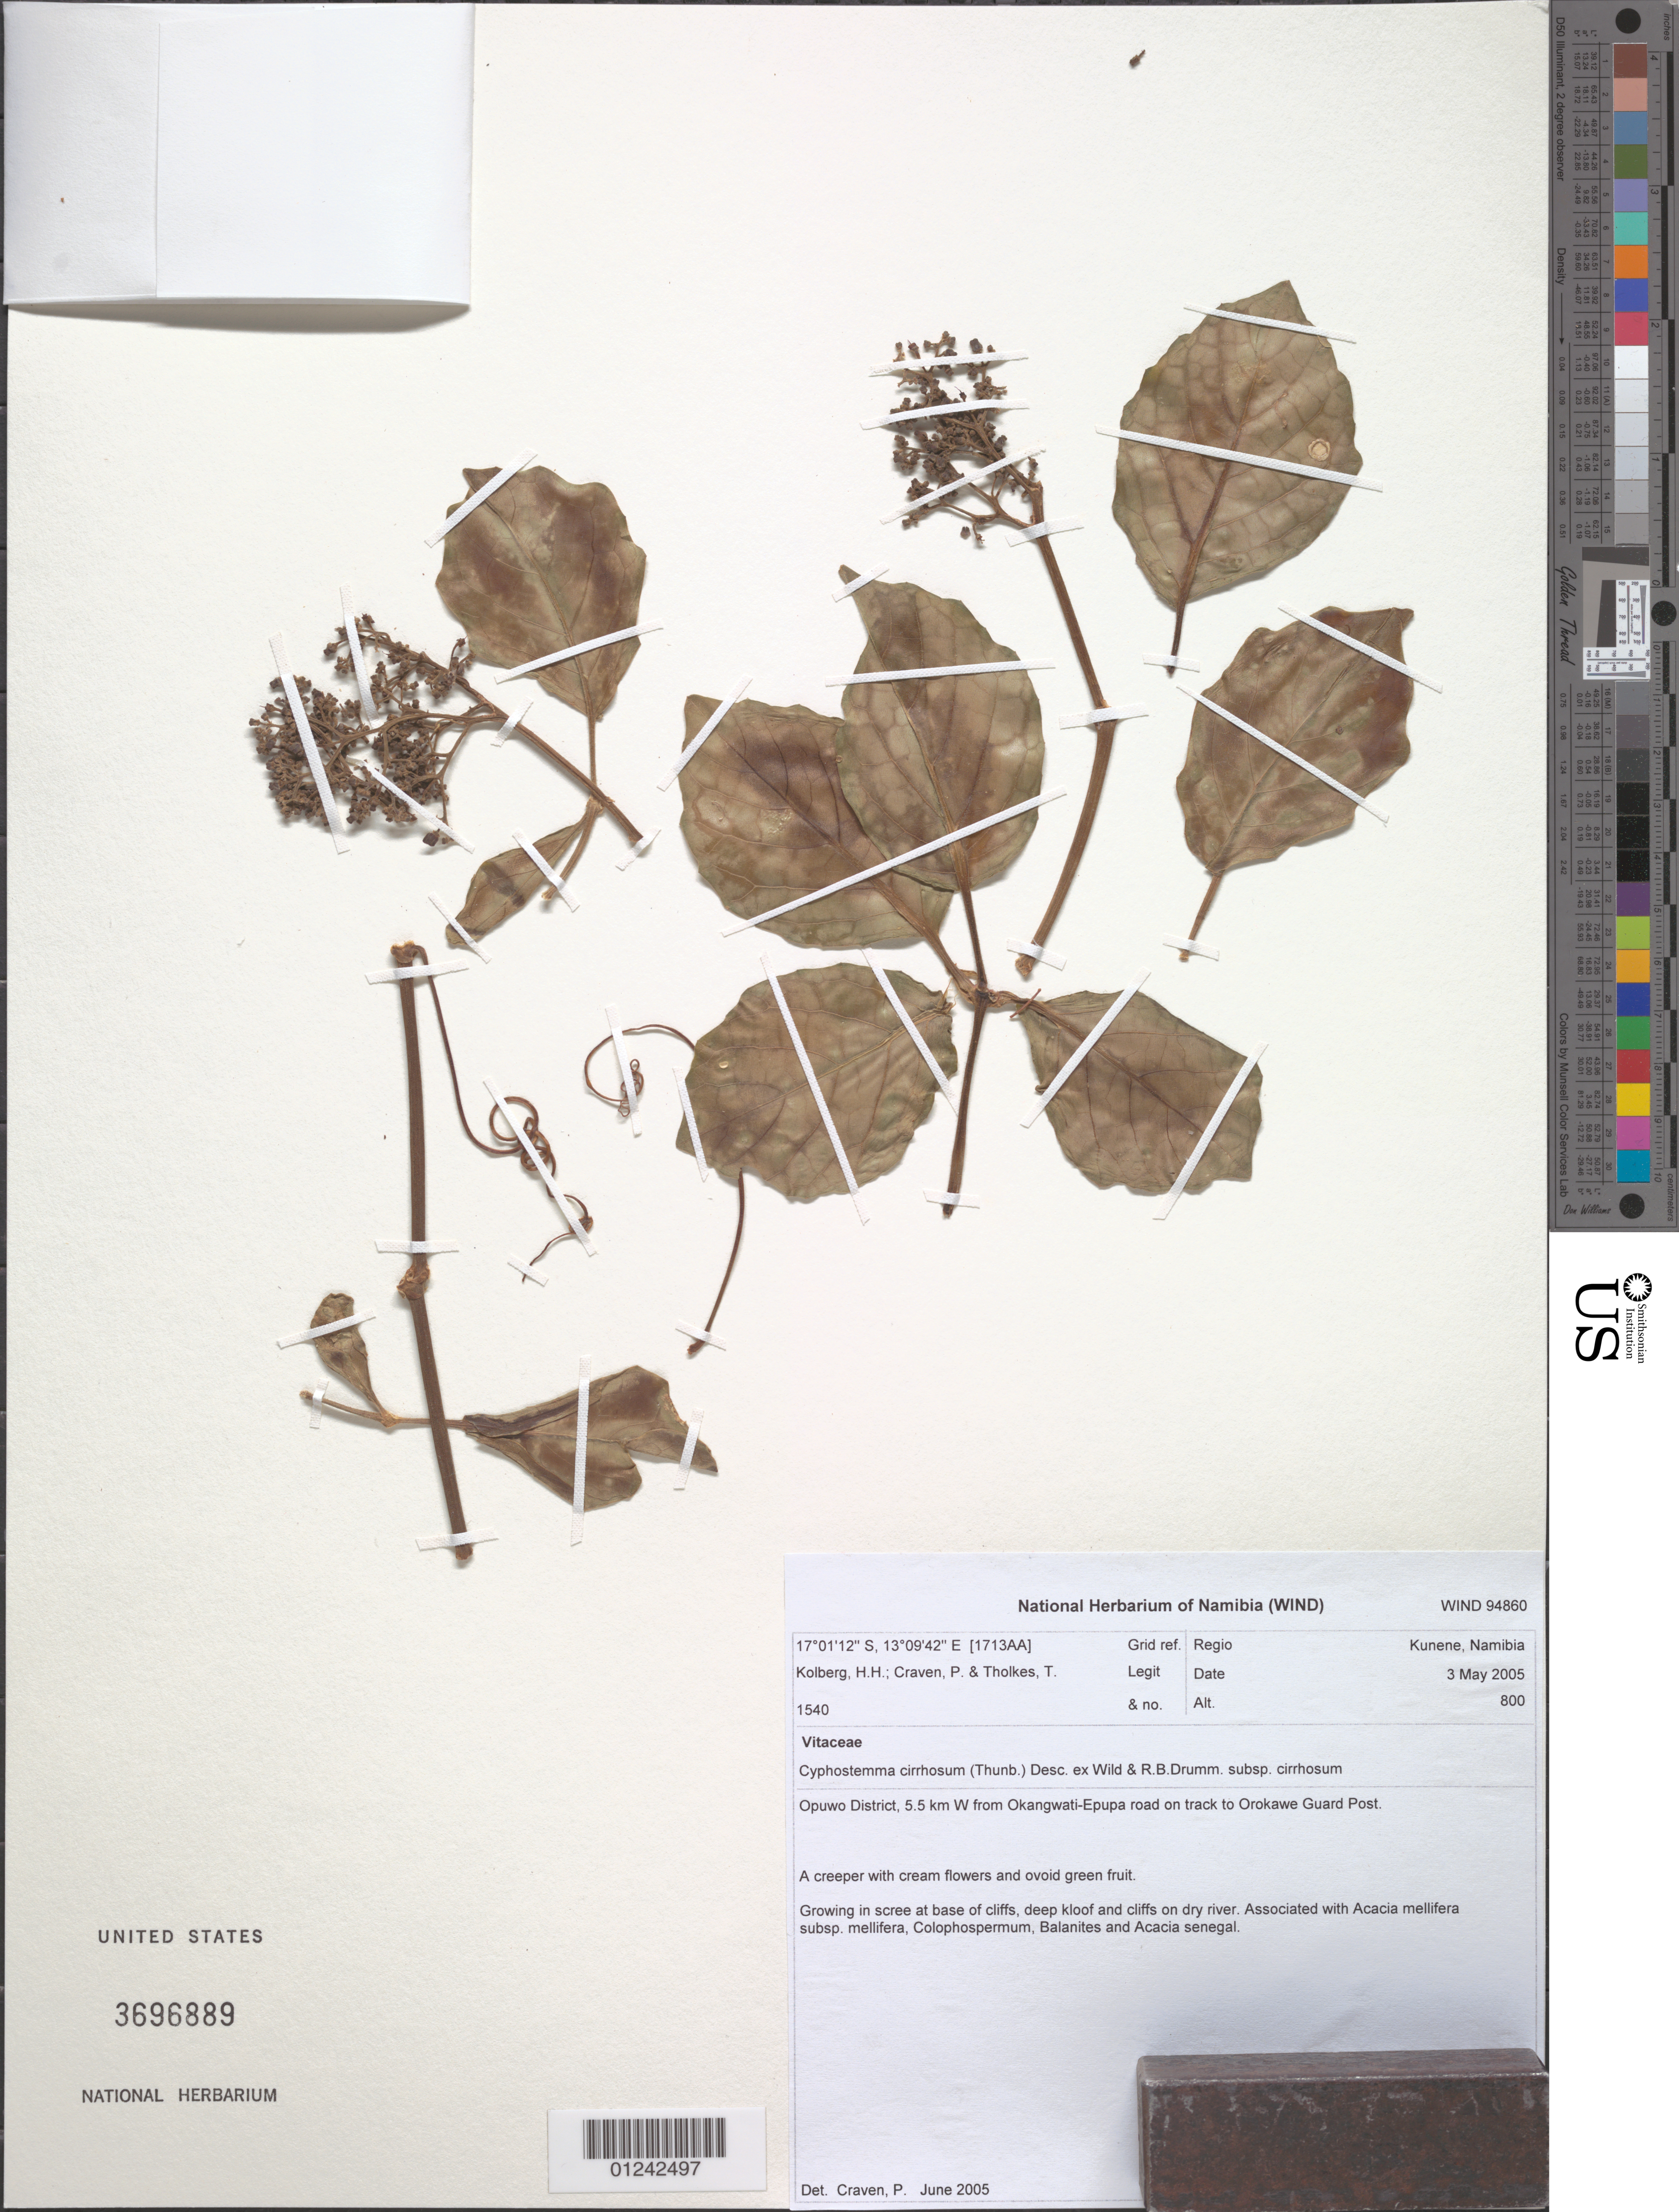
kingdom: Plantae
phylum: Tracheophyta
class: Magnoliopsida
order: Vitales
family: Vitaceae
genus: Cyphostemma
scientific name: Cyphostemma cirrhosum subsp. cirrhosum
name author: (Thunb.) Desc. ex Wild & R.B. Drumm.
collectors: P. Craven et al.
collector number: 1540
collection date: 2005-05-03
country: Namibia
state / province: Kunene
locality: Opuwo District, 5.5 km W from Okangwati-Epupa road on track to Orokawe Guard Post.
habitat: Growing with scree at base of cliffs, deep kloof and cliffs on dry river.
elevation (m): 800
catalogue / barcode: US 3696889